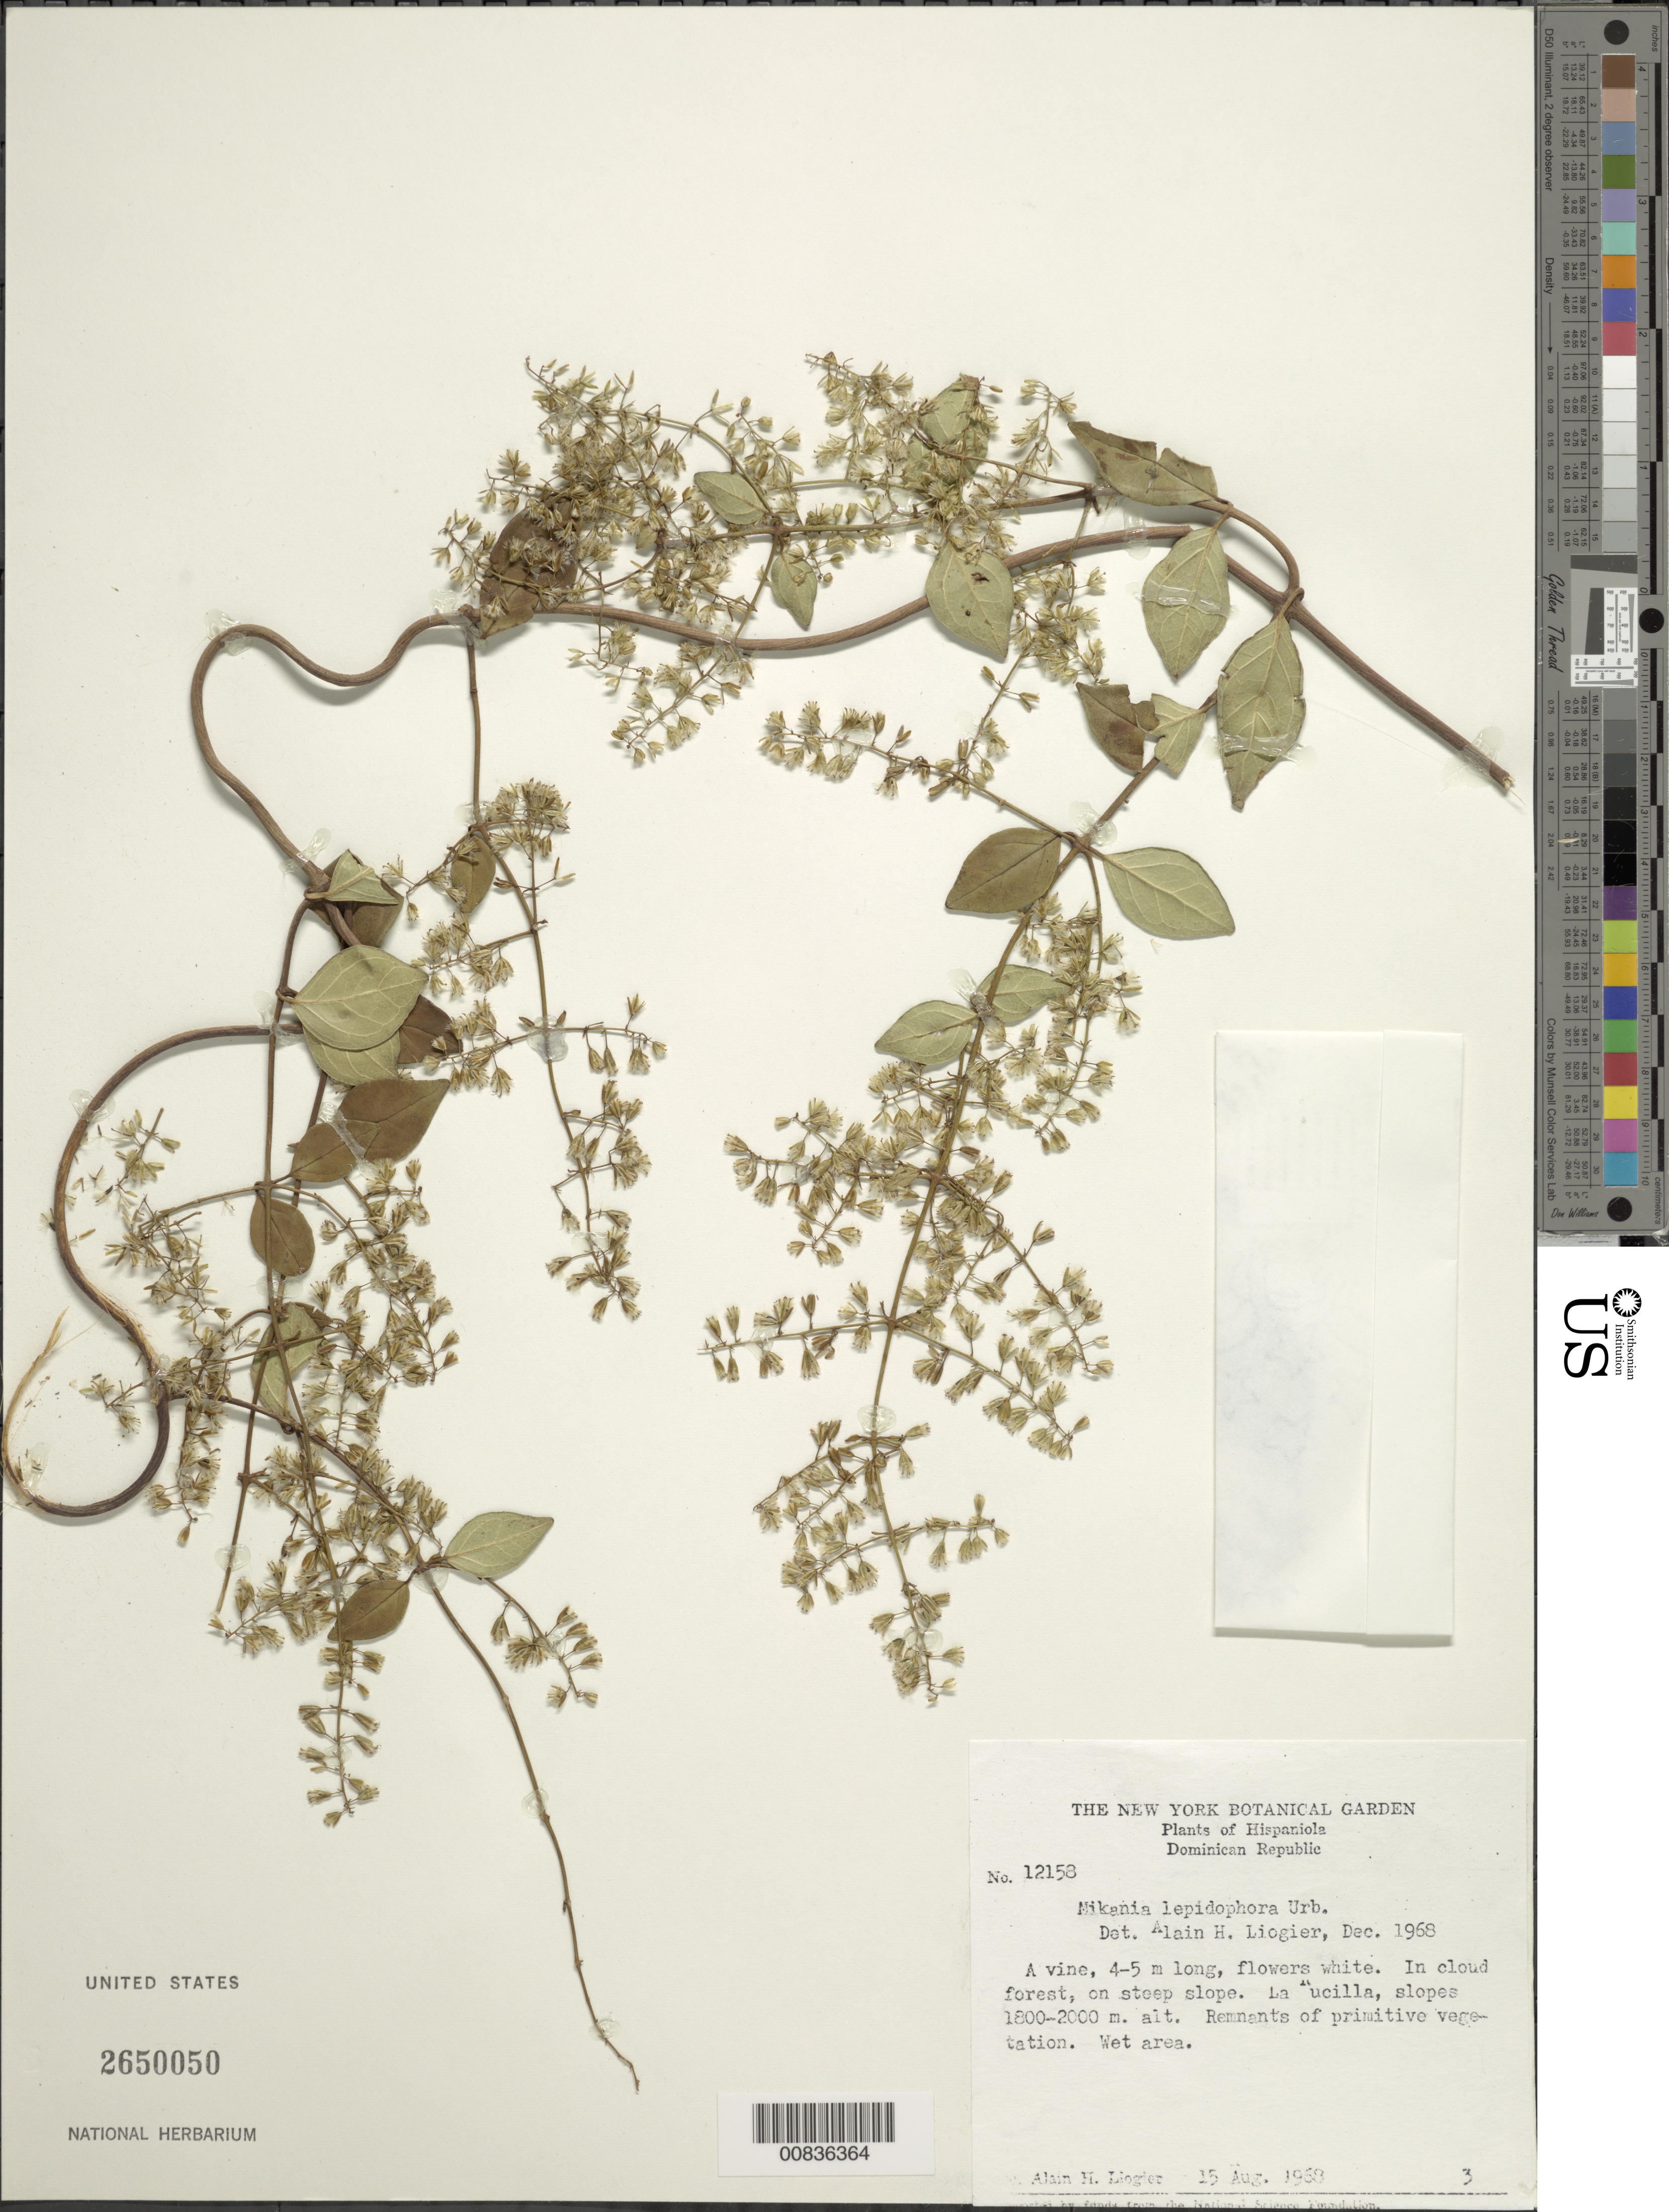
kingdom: Plantae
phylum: Tracheophyta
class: Magnoliopsida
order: Asterales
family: Asteraceae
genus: Mikania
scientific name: Mikania lepidophora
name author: Urb.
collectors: A. H. Liogier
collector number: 12158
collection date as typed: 15 Aug 1968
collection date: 1968-08-15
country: Dominican Republic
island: Hispaniola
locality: La Rucilla,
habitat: Wet area in cloud forest on steep slope, remnants of primitive vegetation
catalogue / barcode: US 2650050